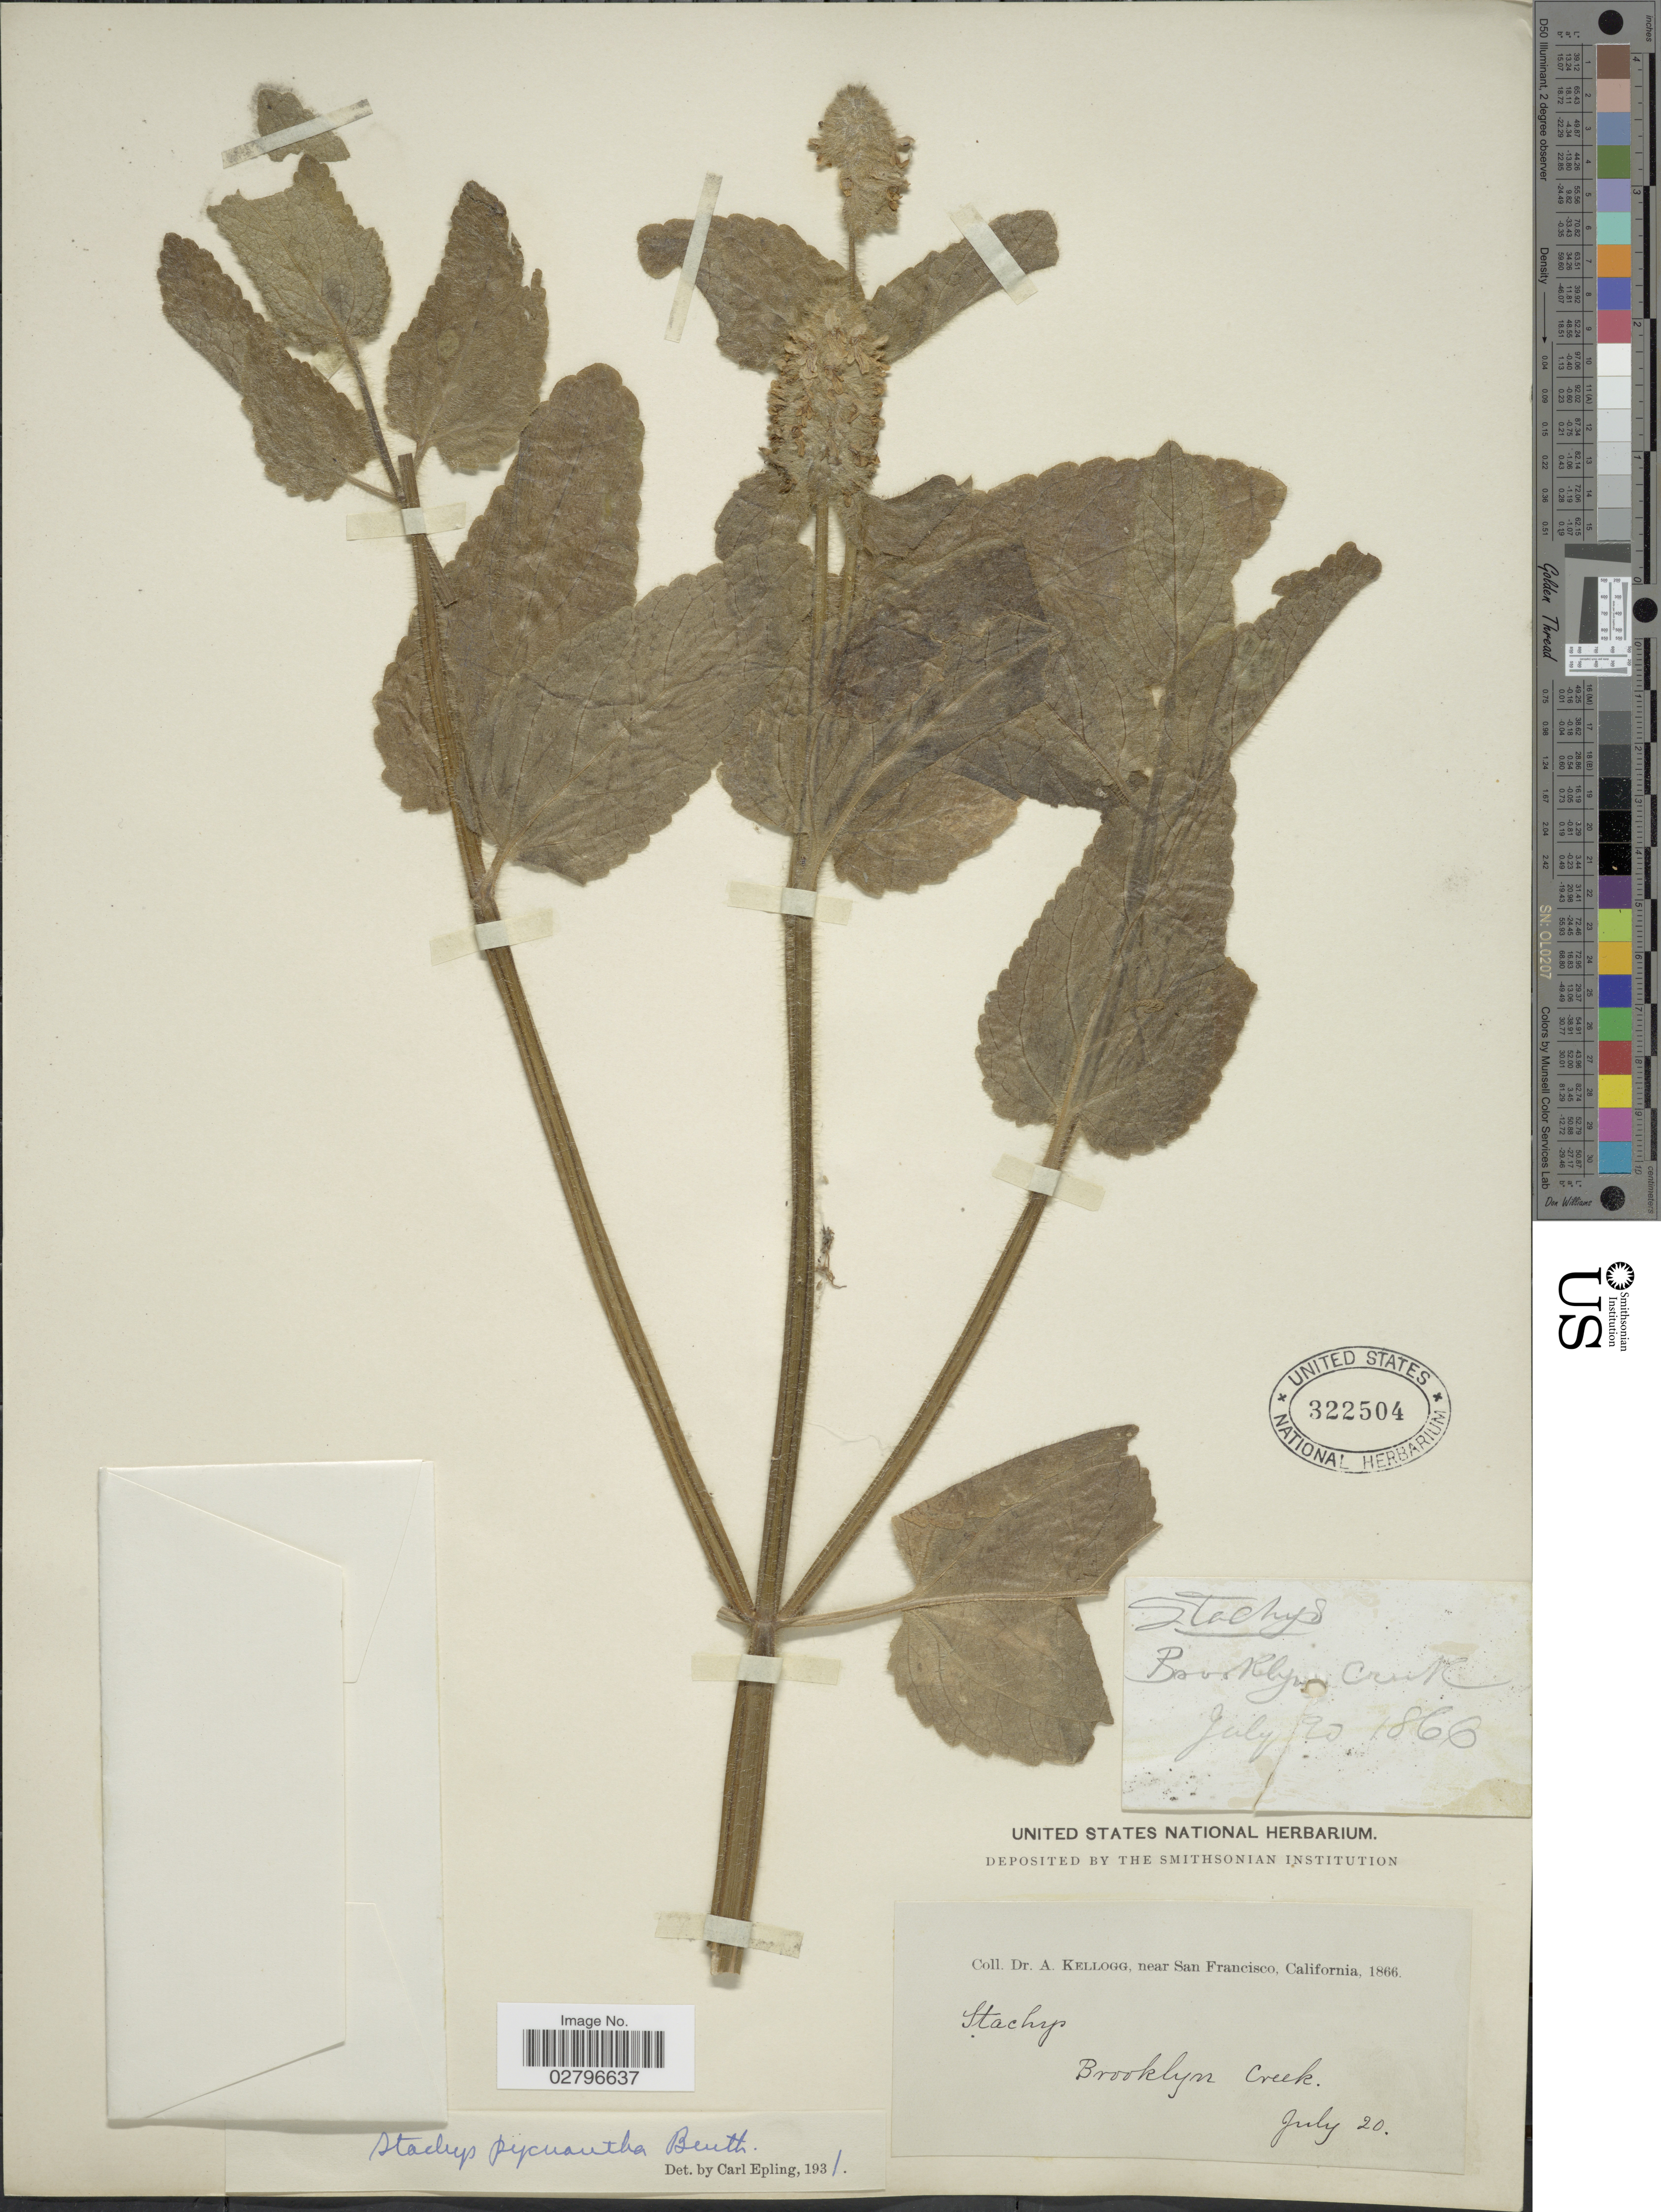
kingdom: Plantae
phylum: Tracheophyta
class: Magnoliopsida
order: Lamiales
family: Lamiaceae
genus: Stachys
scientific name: Stachys pycnantha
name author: Benth.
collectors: A. Kellogg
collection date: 1866-07-20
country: United States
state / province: California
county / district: San Francisco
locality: Near San Francisco. Brooklyn Creek.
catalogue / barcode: US 322504